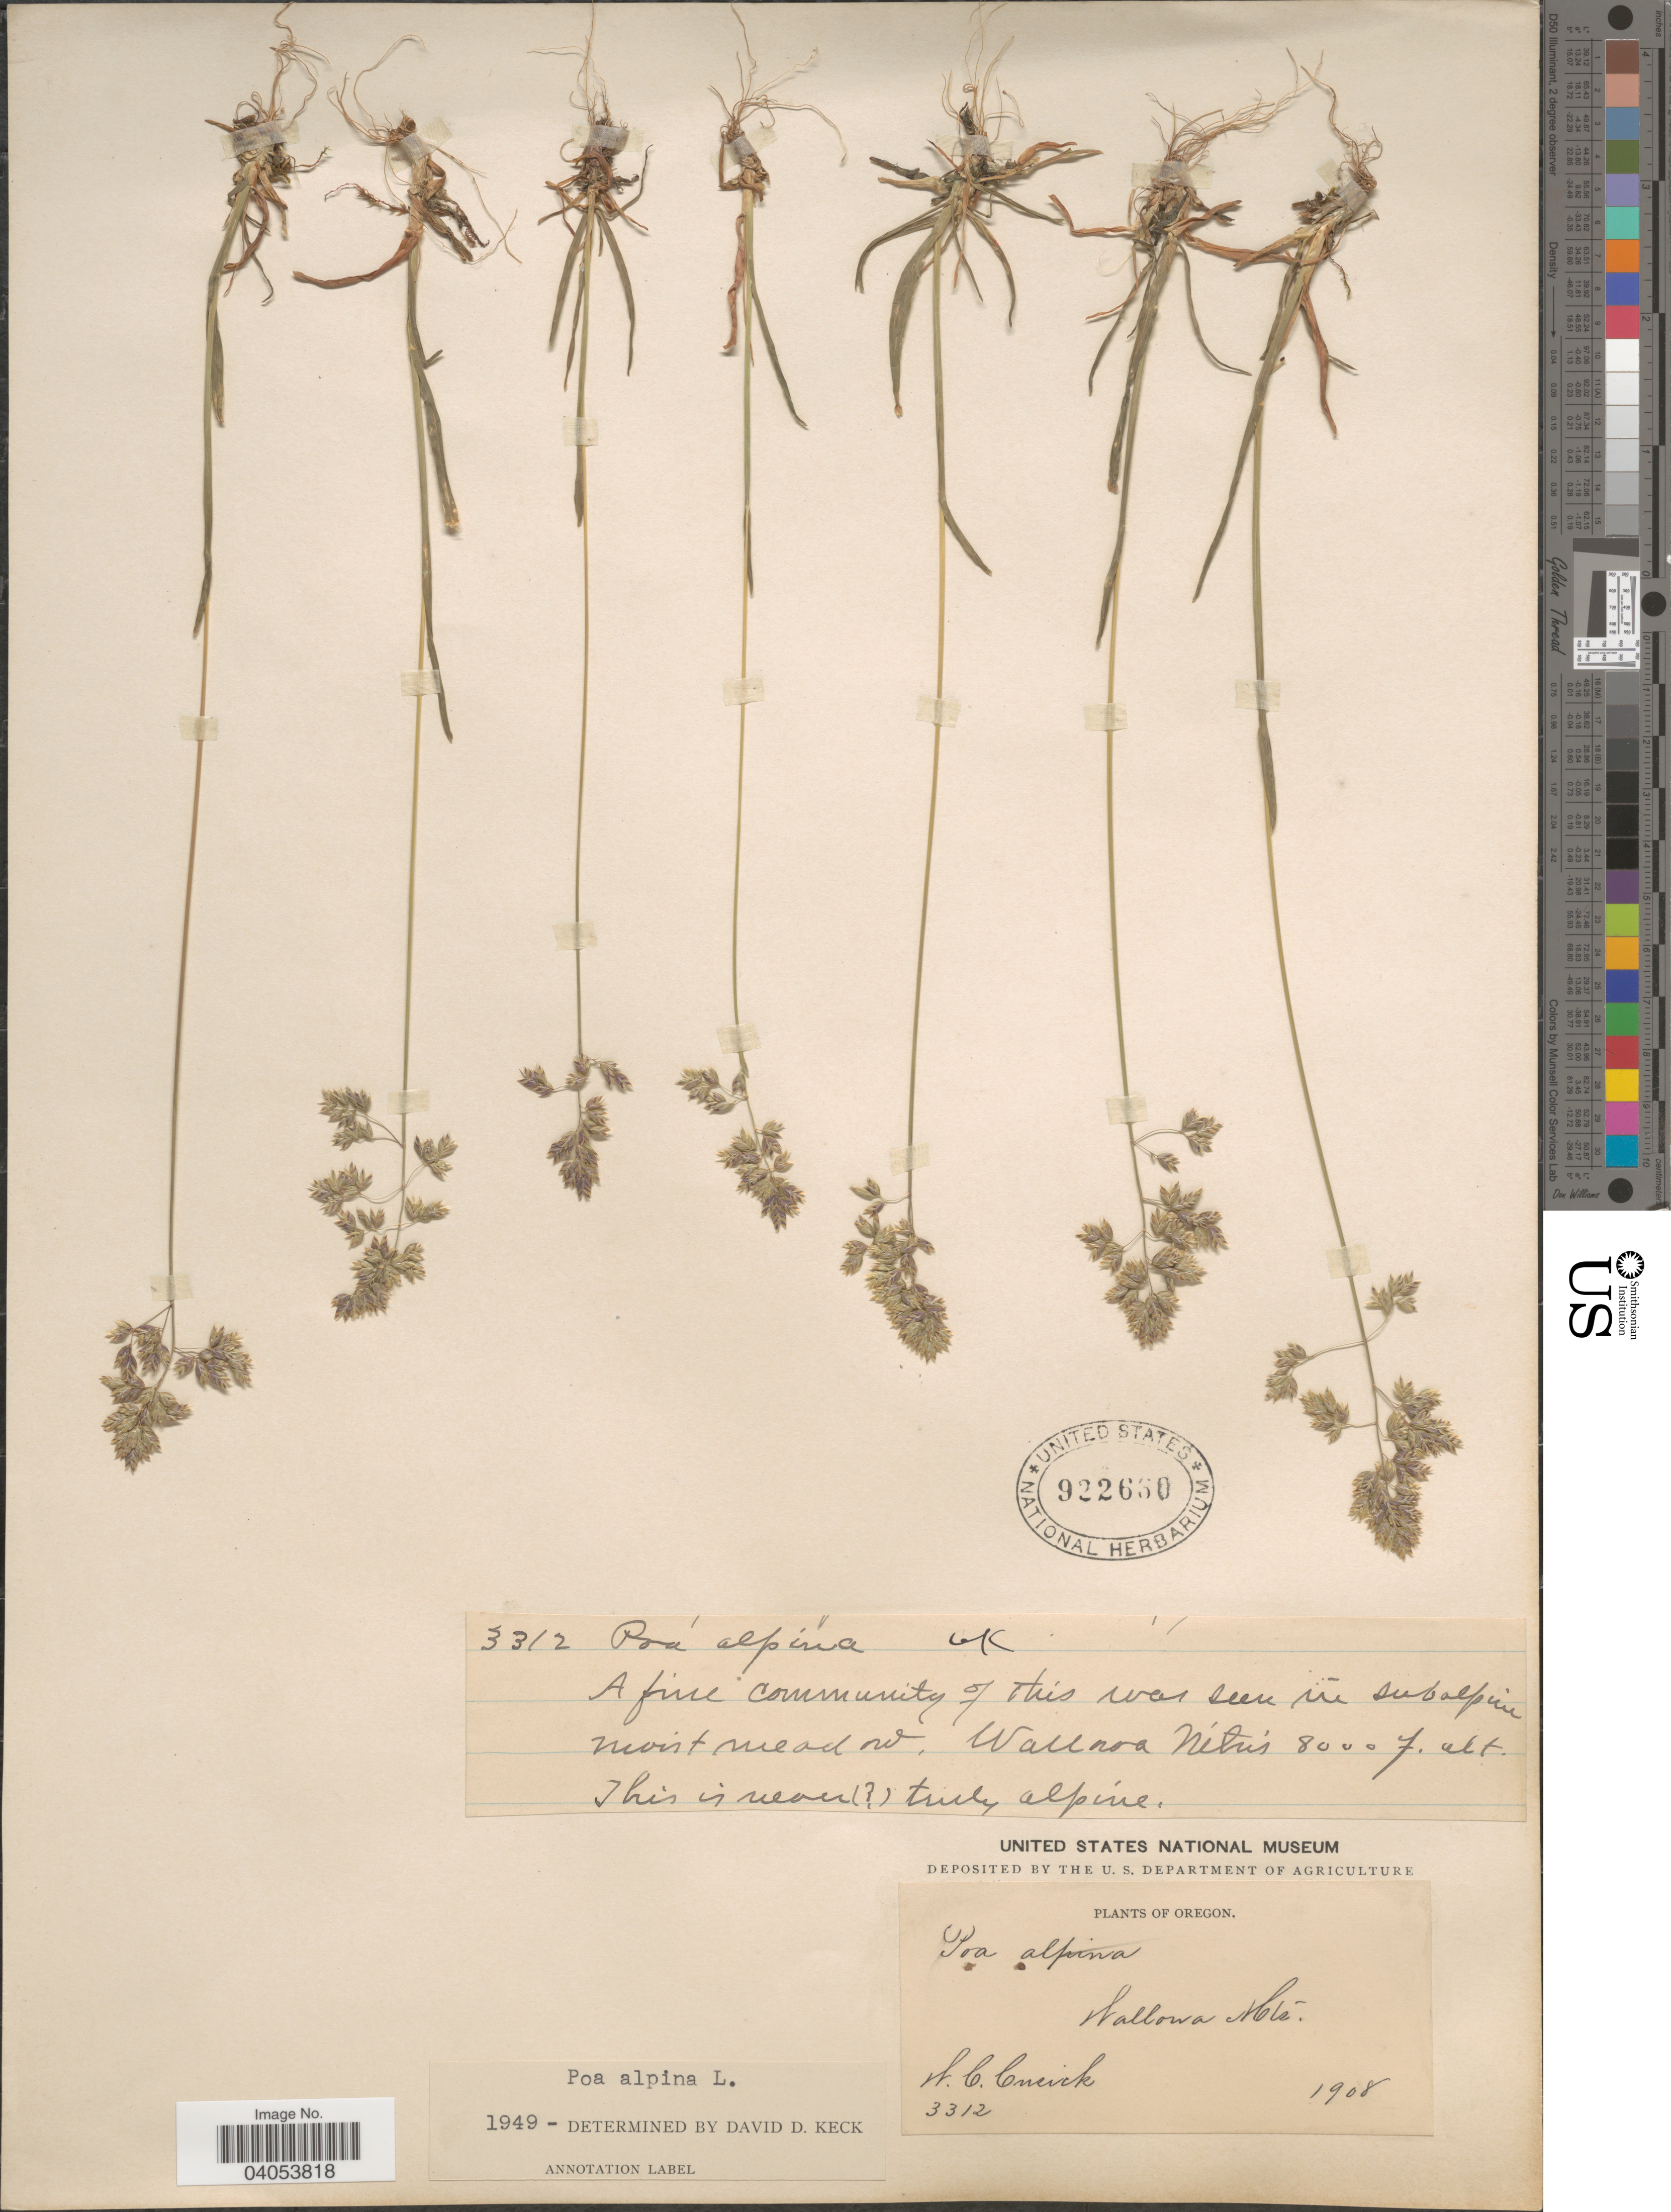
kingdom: Plantae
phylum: Tracheophyta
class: Liliopsida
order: Poales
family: Poaceae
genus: Poa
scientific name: Poa alpina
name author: L.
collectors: W. C. Cusick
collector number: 3312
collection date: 1908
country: United States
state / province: Oregon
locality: In subalpine moist meadow. Wallowa Mts.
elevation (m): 2438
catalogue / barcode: US 922660